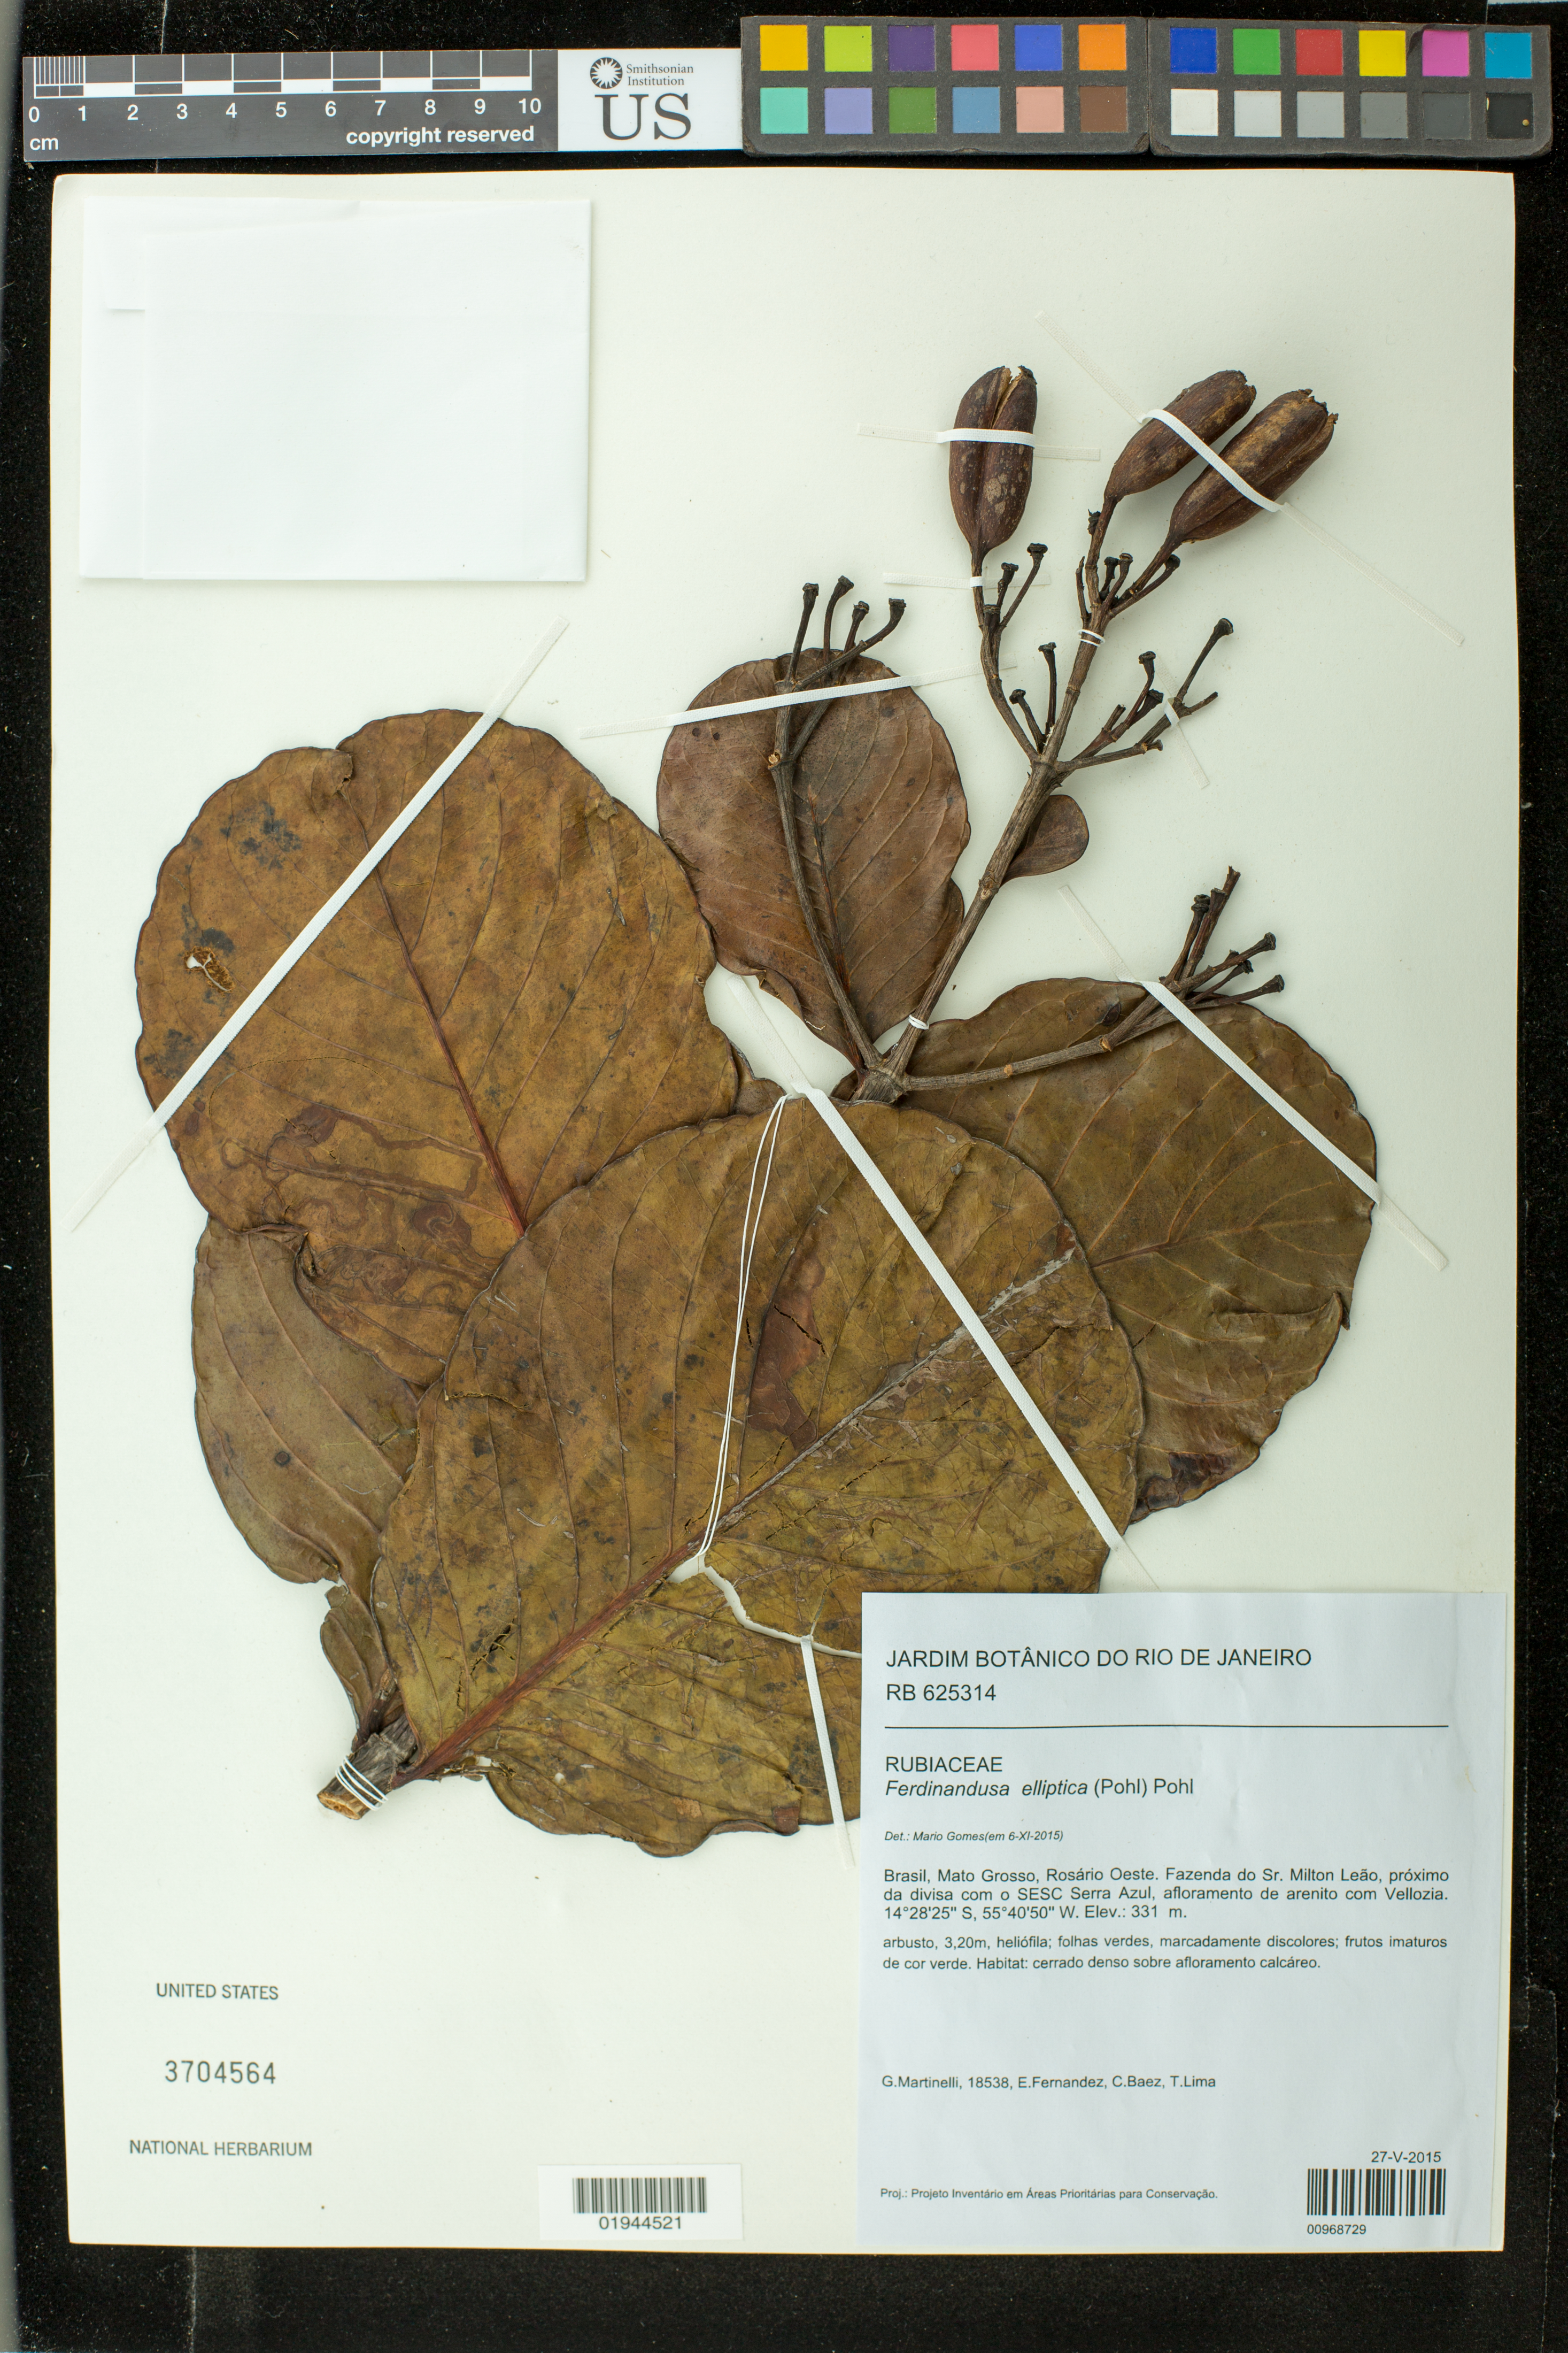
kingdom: Plantae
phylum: Tracheophyta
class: Magnoliopsida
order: Gentianales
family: Rubiaceae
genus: Ferdinandusa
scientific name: Ferdinandusa elliptica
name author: (Pohl) Pohl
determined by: Gomes, M.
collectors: G. Martinelli, E. Fernandez, C. Baez & T. Lima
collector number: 18538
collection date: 2015-05-27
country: Brazil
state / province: Mato Grosso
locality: Rosário Oeste. Fazenda do Sr. Milton Leão, próximo da divisa com o SESC Serra Azul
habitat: cerrado denso sobre afloramento calcareo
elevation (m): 331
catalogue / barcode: US 3704564